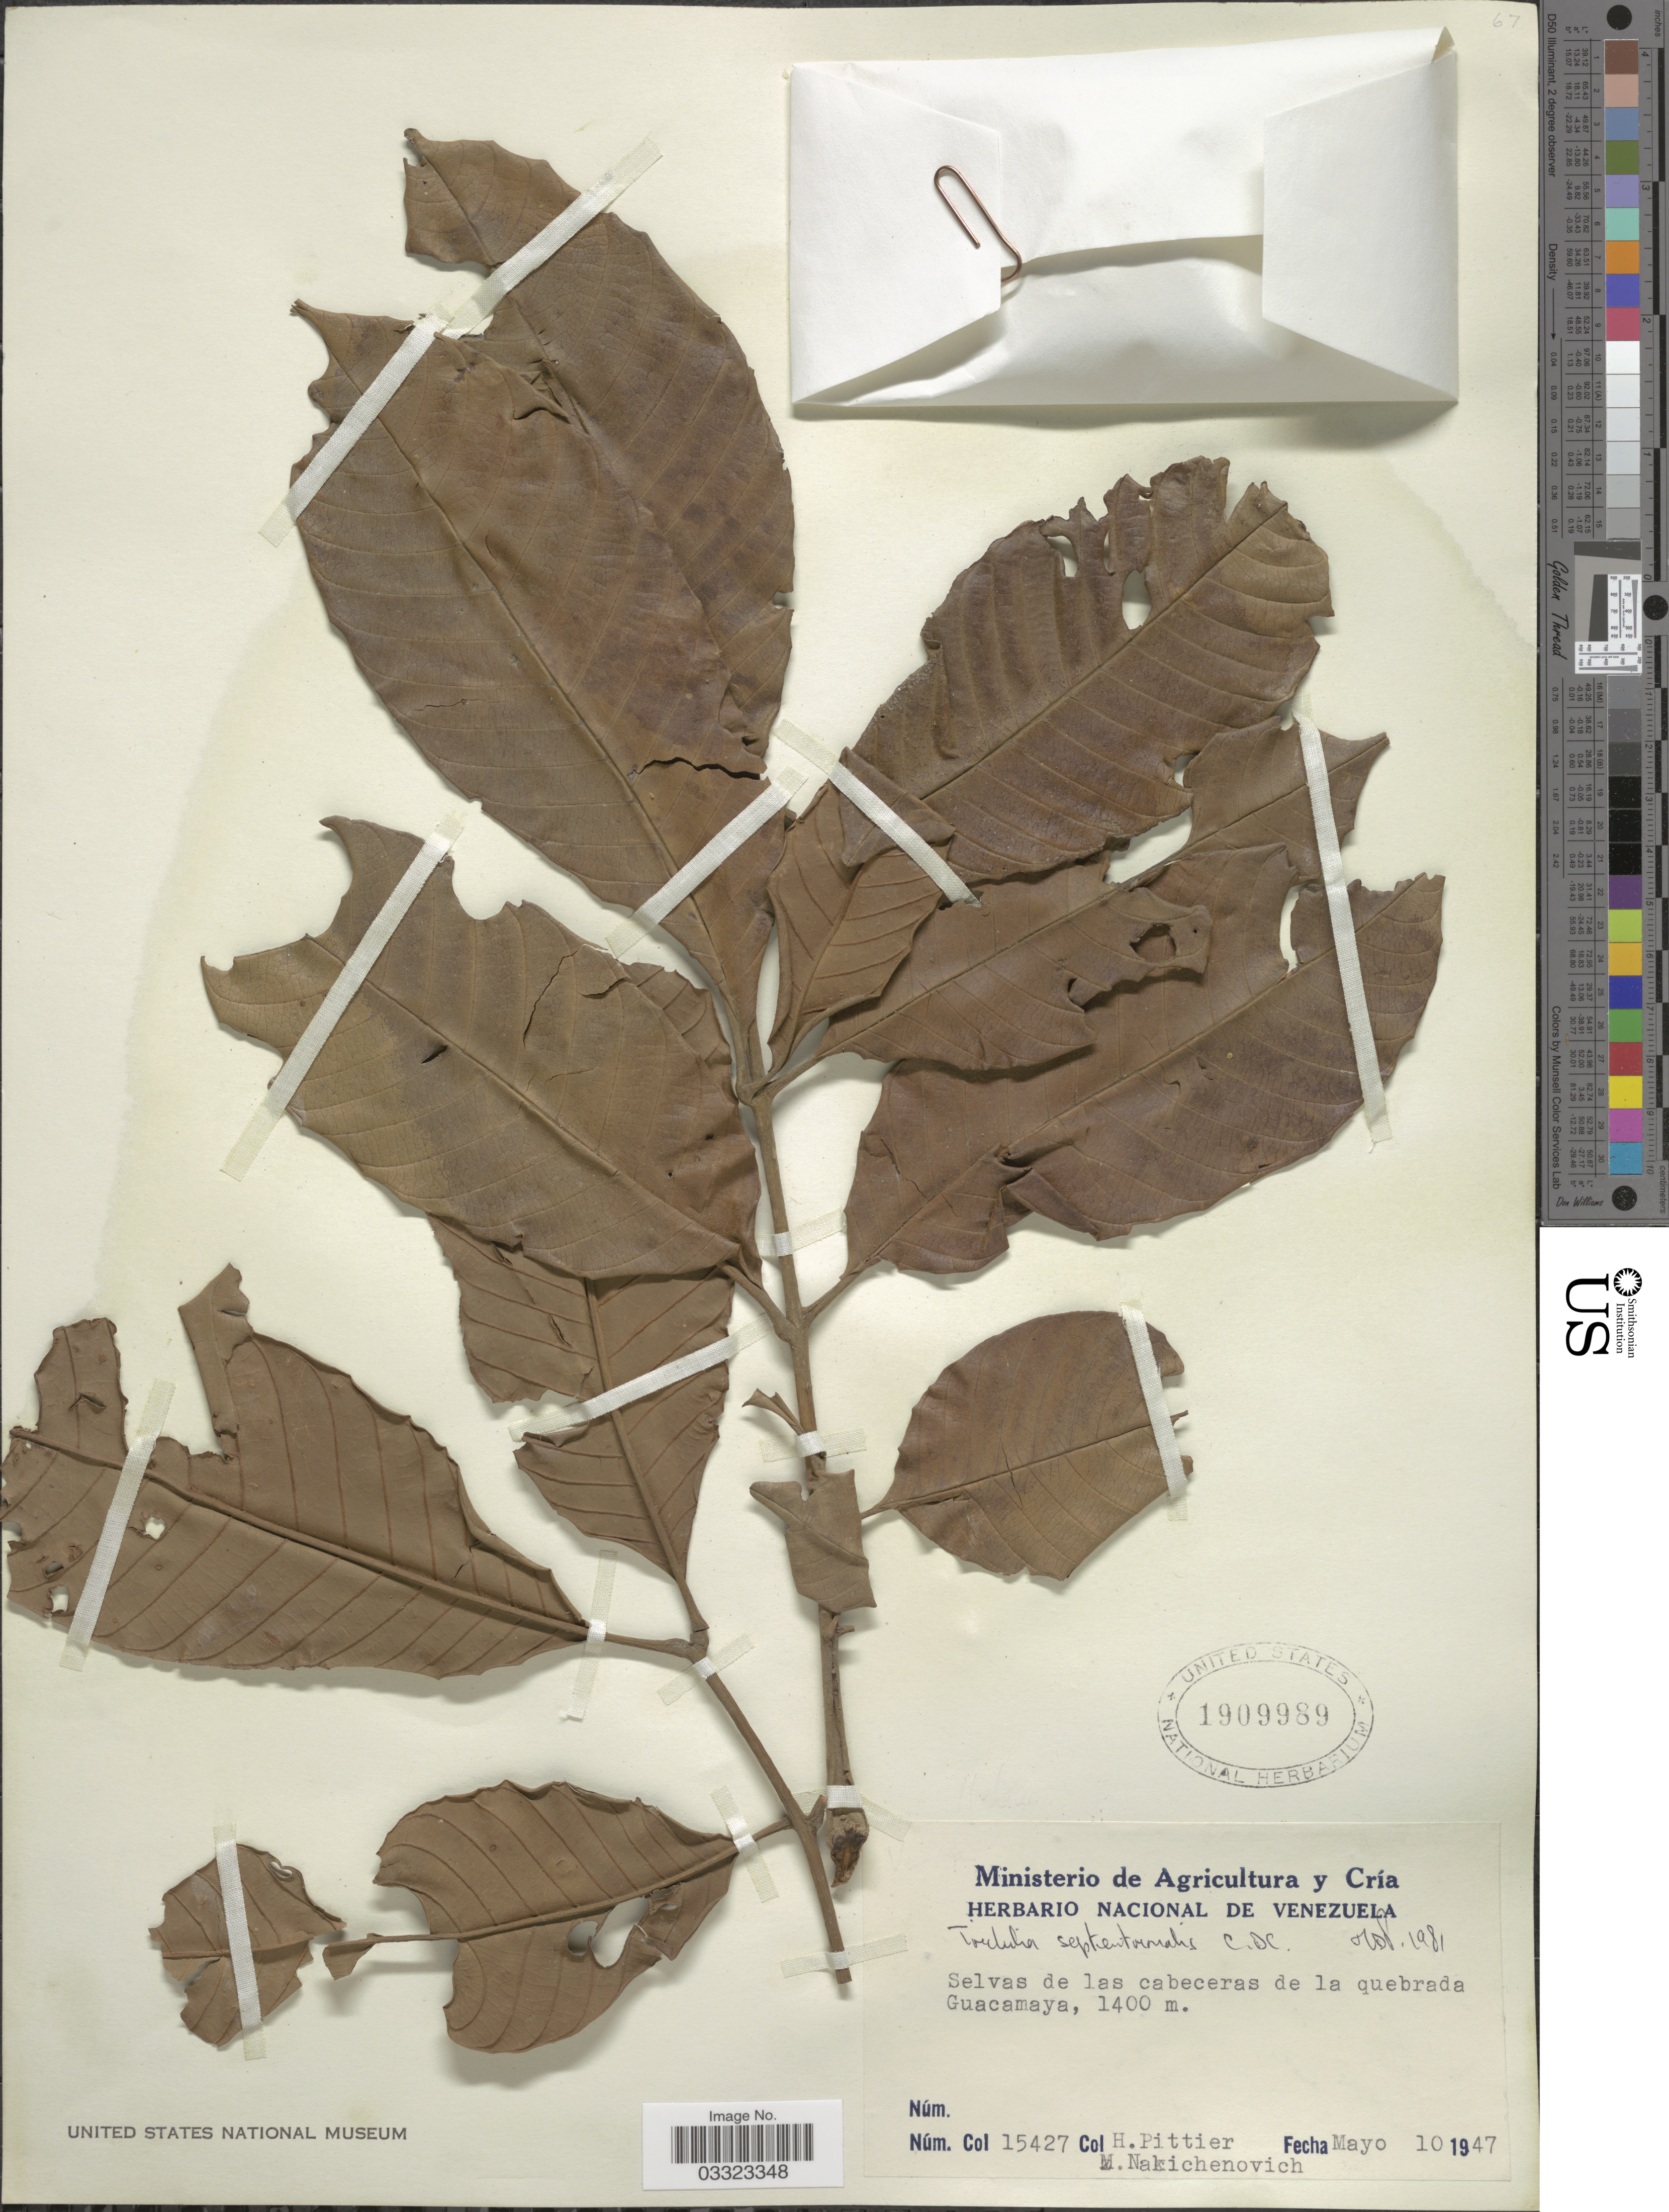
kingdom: Plantae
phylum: Tracheophyta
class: Magnoliopsida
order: Sapindales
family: Meliaceae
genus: Trichilia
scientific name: Trichilia septentrionalis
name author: C. DC.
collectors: H. F. Pittier & M. Nakichenovich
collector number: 15427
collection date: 1947-05-10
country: Venezuela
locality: Selvas de las cabeceras de la quebrada Guacamaya.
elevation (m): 1400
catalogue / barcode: US 1909989